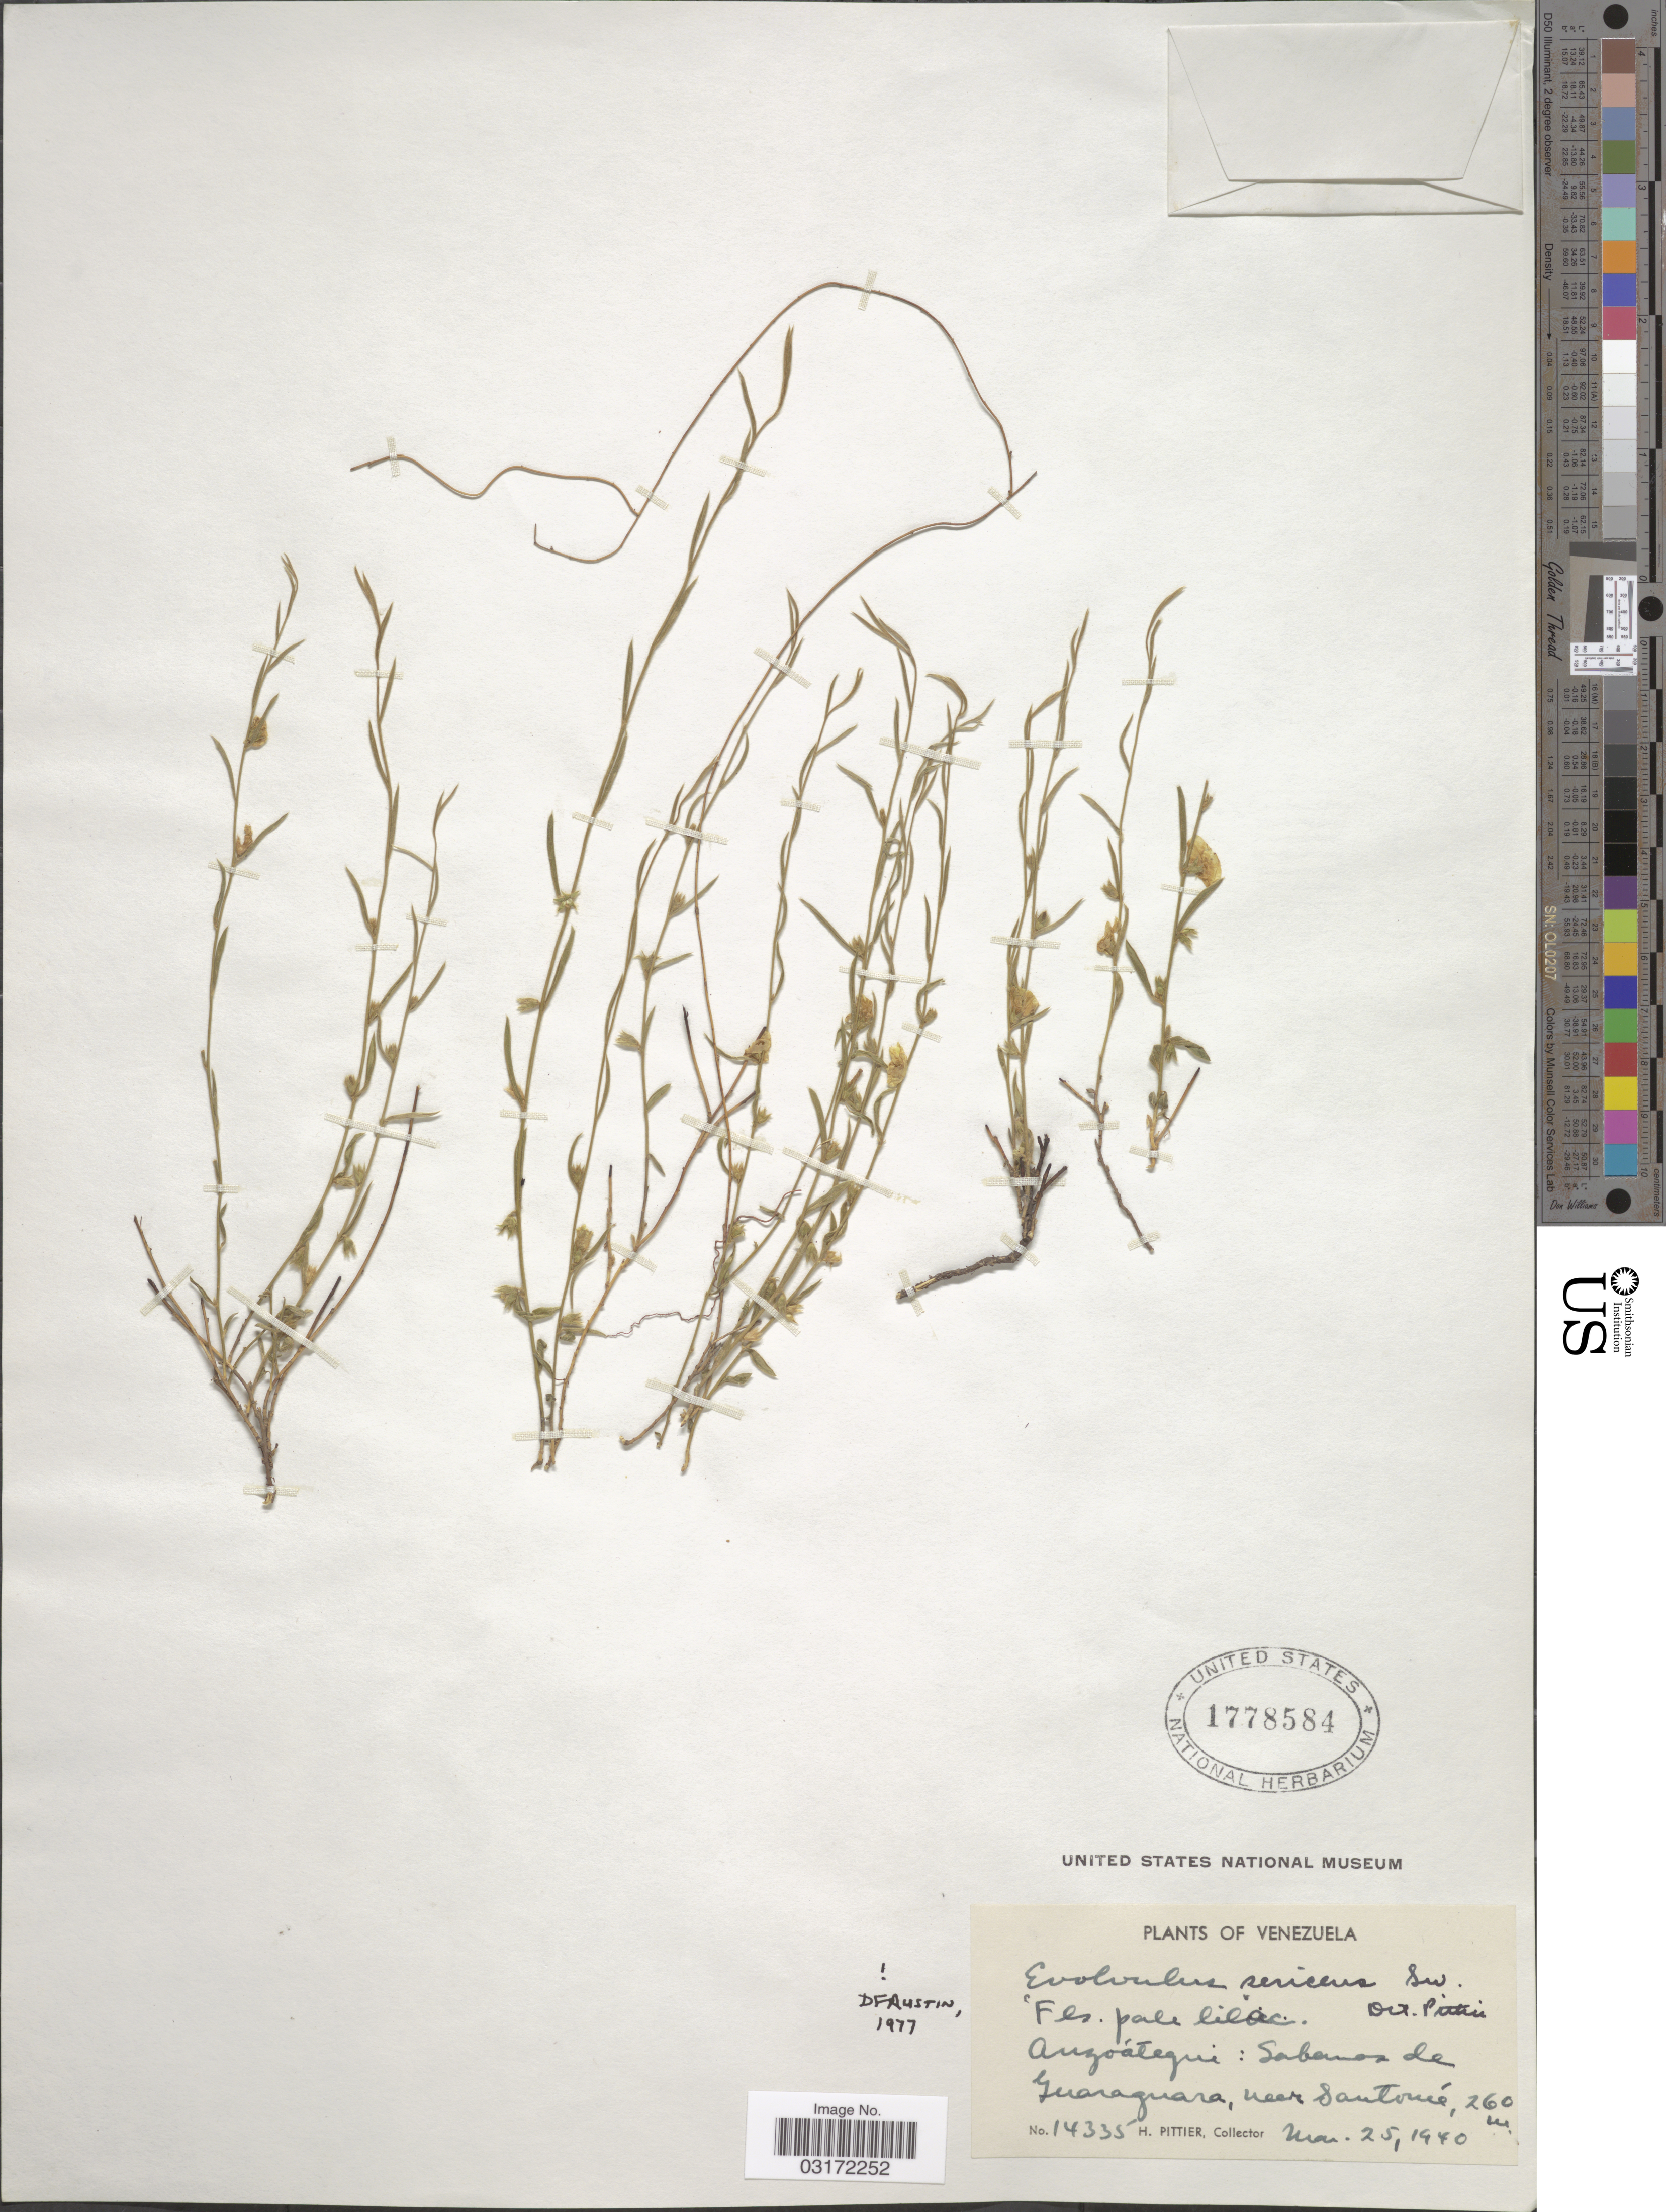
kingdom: Plantae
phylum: Tracheophyta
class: Magnoliopsida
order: Solanales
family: Convolvulaceae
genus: Evolvulus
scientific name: Evolvulus sericeus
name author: Sw.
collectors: H. F. Pittier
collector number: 14335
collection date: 1940-03-25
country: Venezuela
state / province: Anzoategui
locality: Sabanas de Guaraguara, near Santomé.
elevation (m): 260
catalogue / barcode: US 1778584